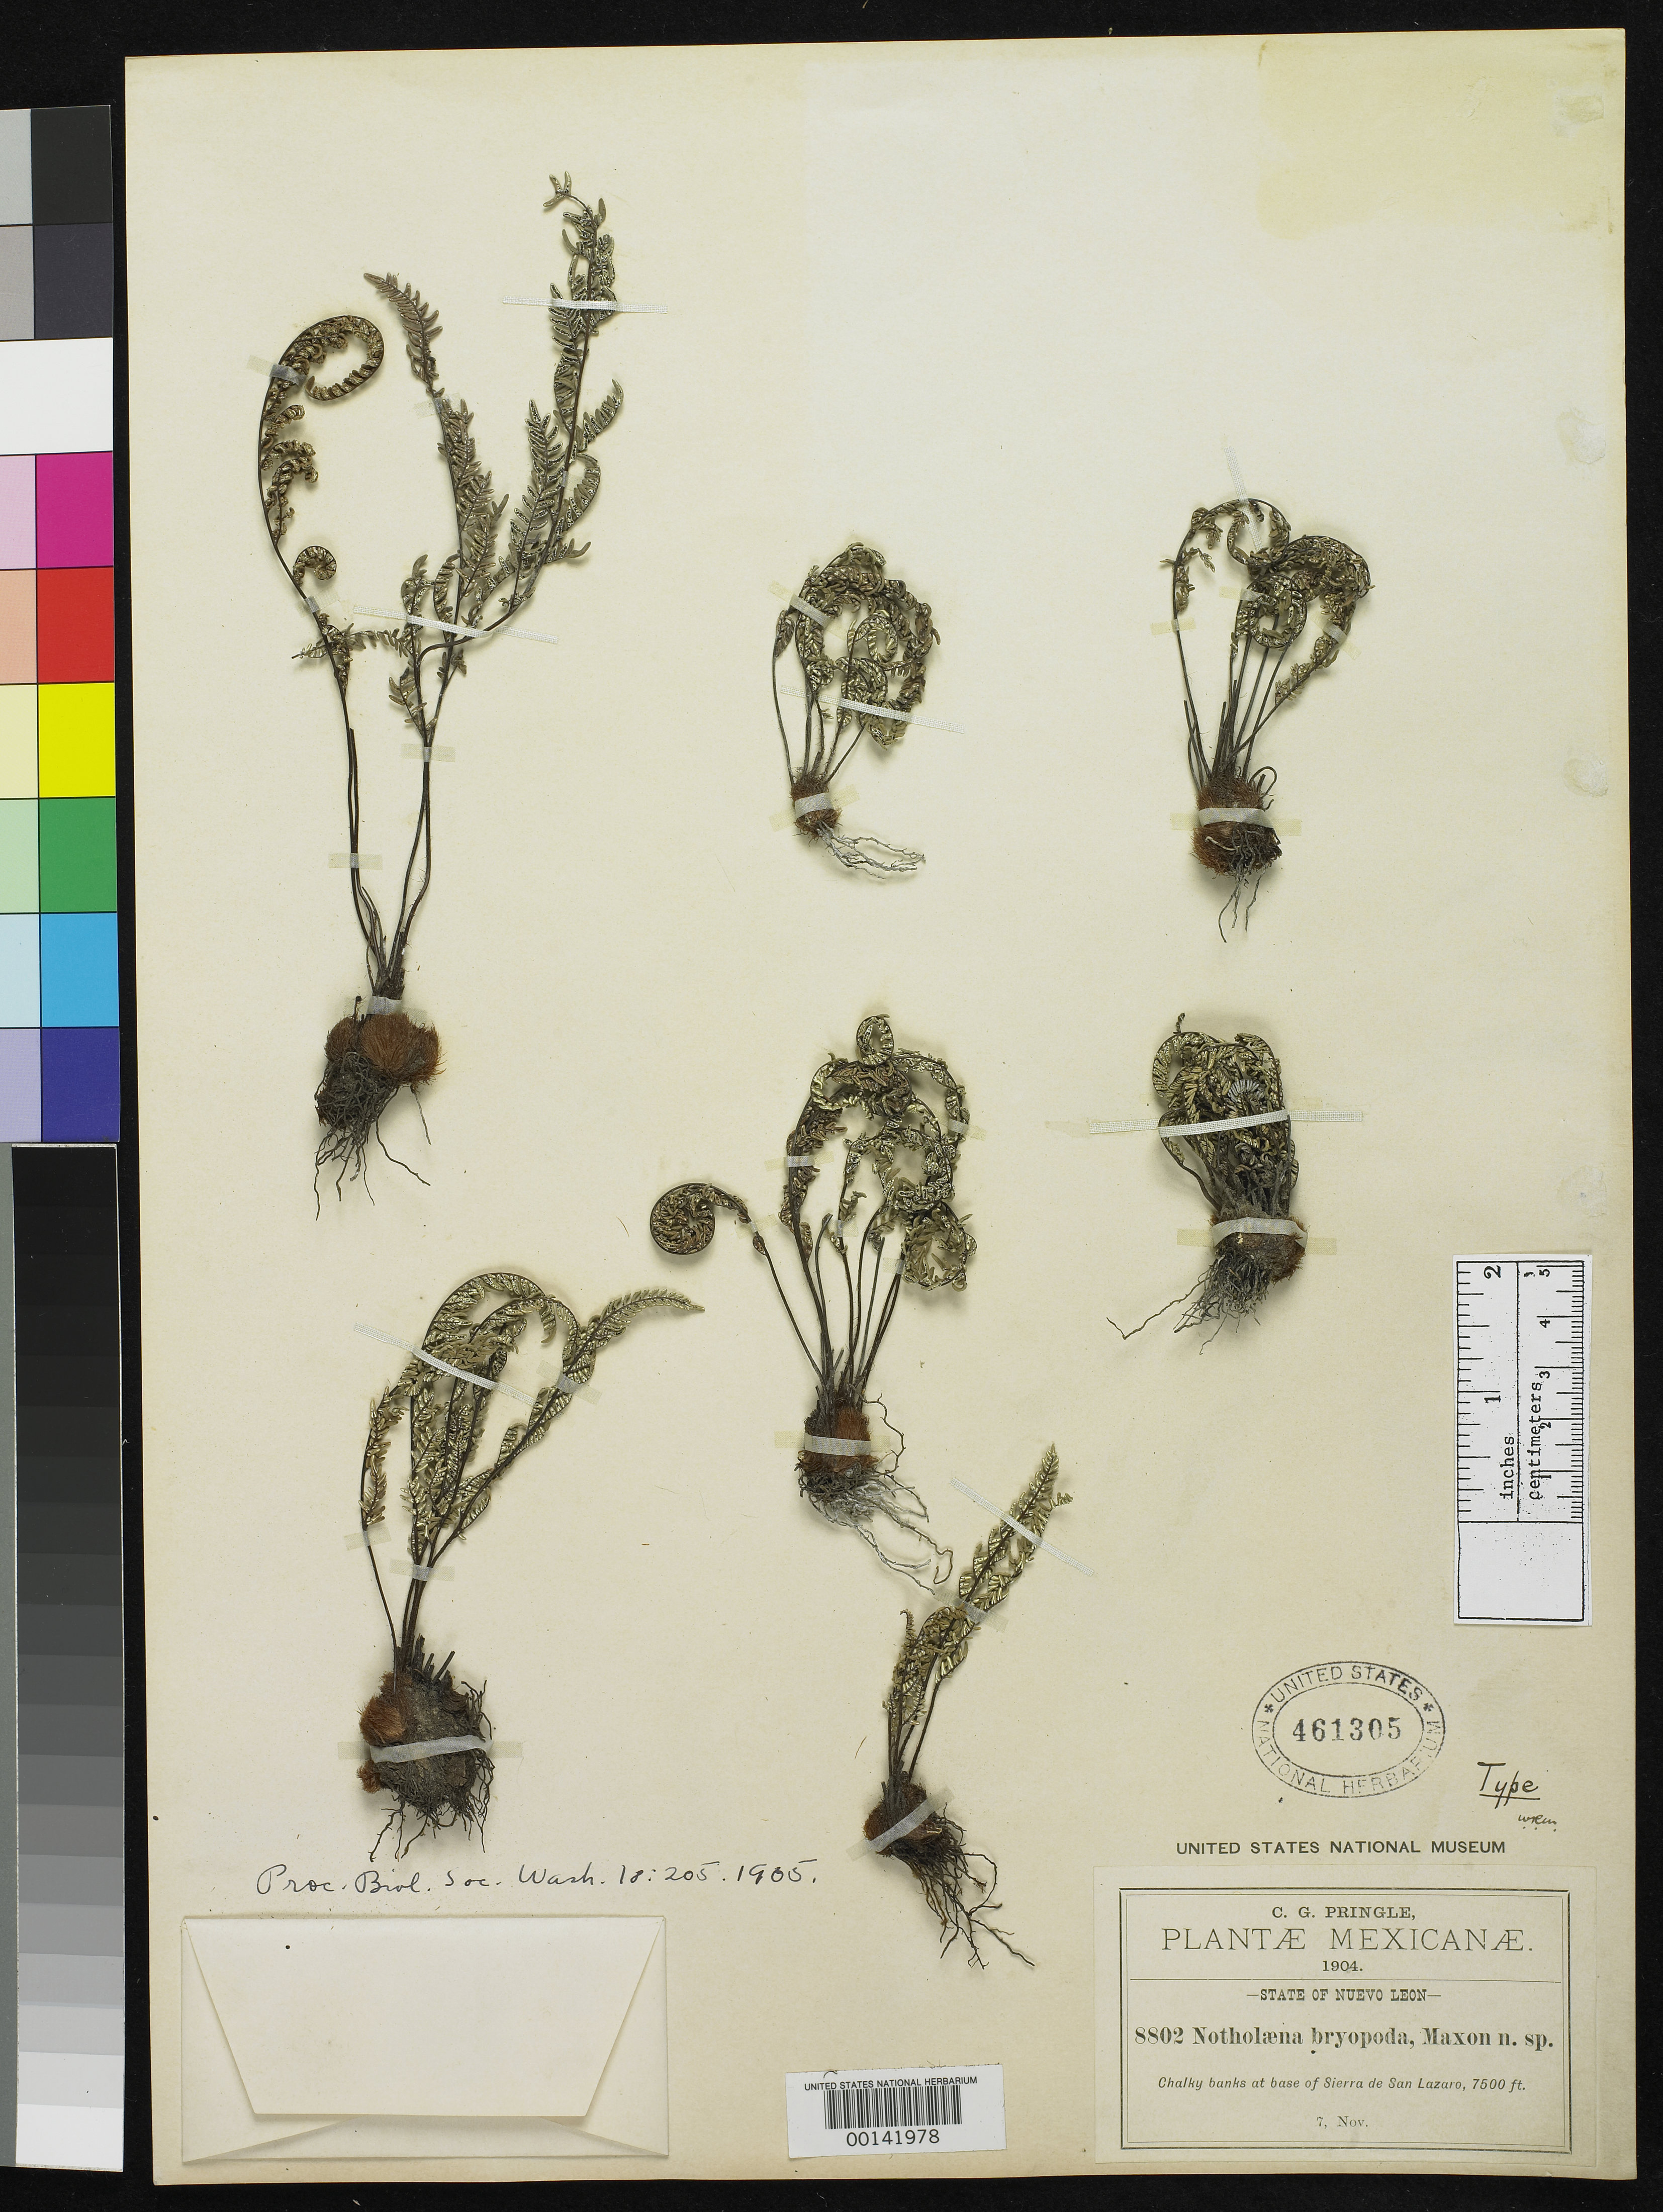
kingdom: Plantae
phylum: Tracheophyta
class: Polypodiopsida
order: Polypodiales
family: Pteridaceae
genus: Notholaena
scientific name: Notholaena bryopoda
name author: Maxon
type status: Holotype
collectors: C. G. Pringle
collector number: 8802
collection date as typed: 07 Nov 1904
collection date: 1904-11-07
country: Mexico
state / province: Nuevo León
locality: Base of Sierra de San Lazaro.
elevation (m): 2286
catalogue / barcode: US 461305